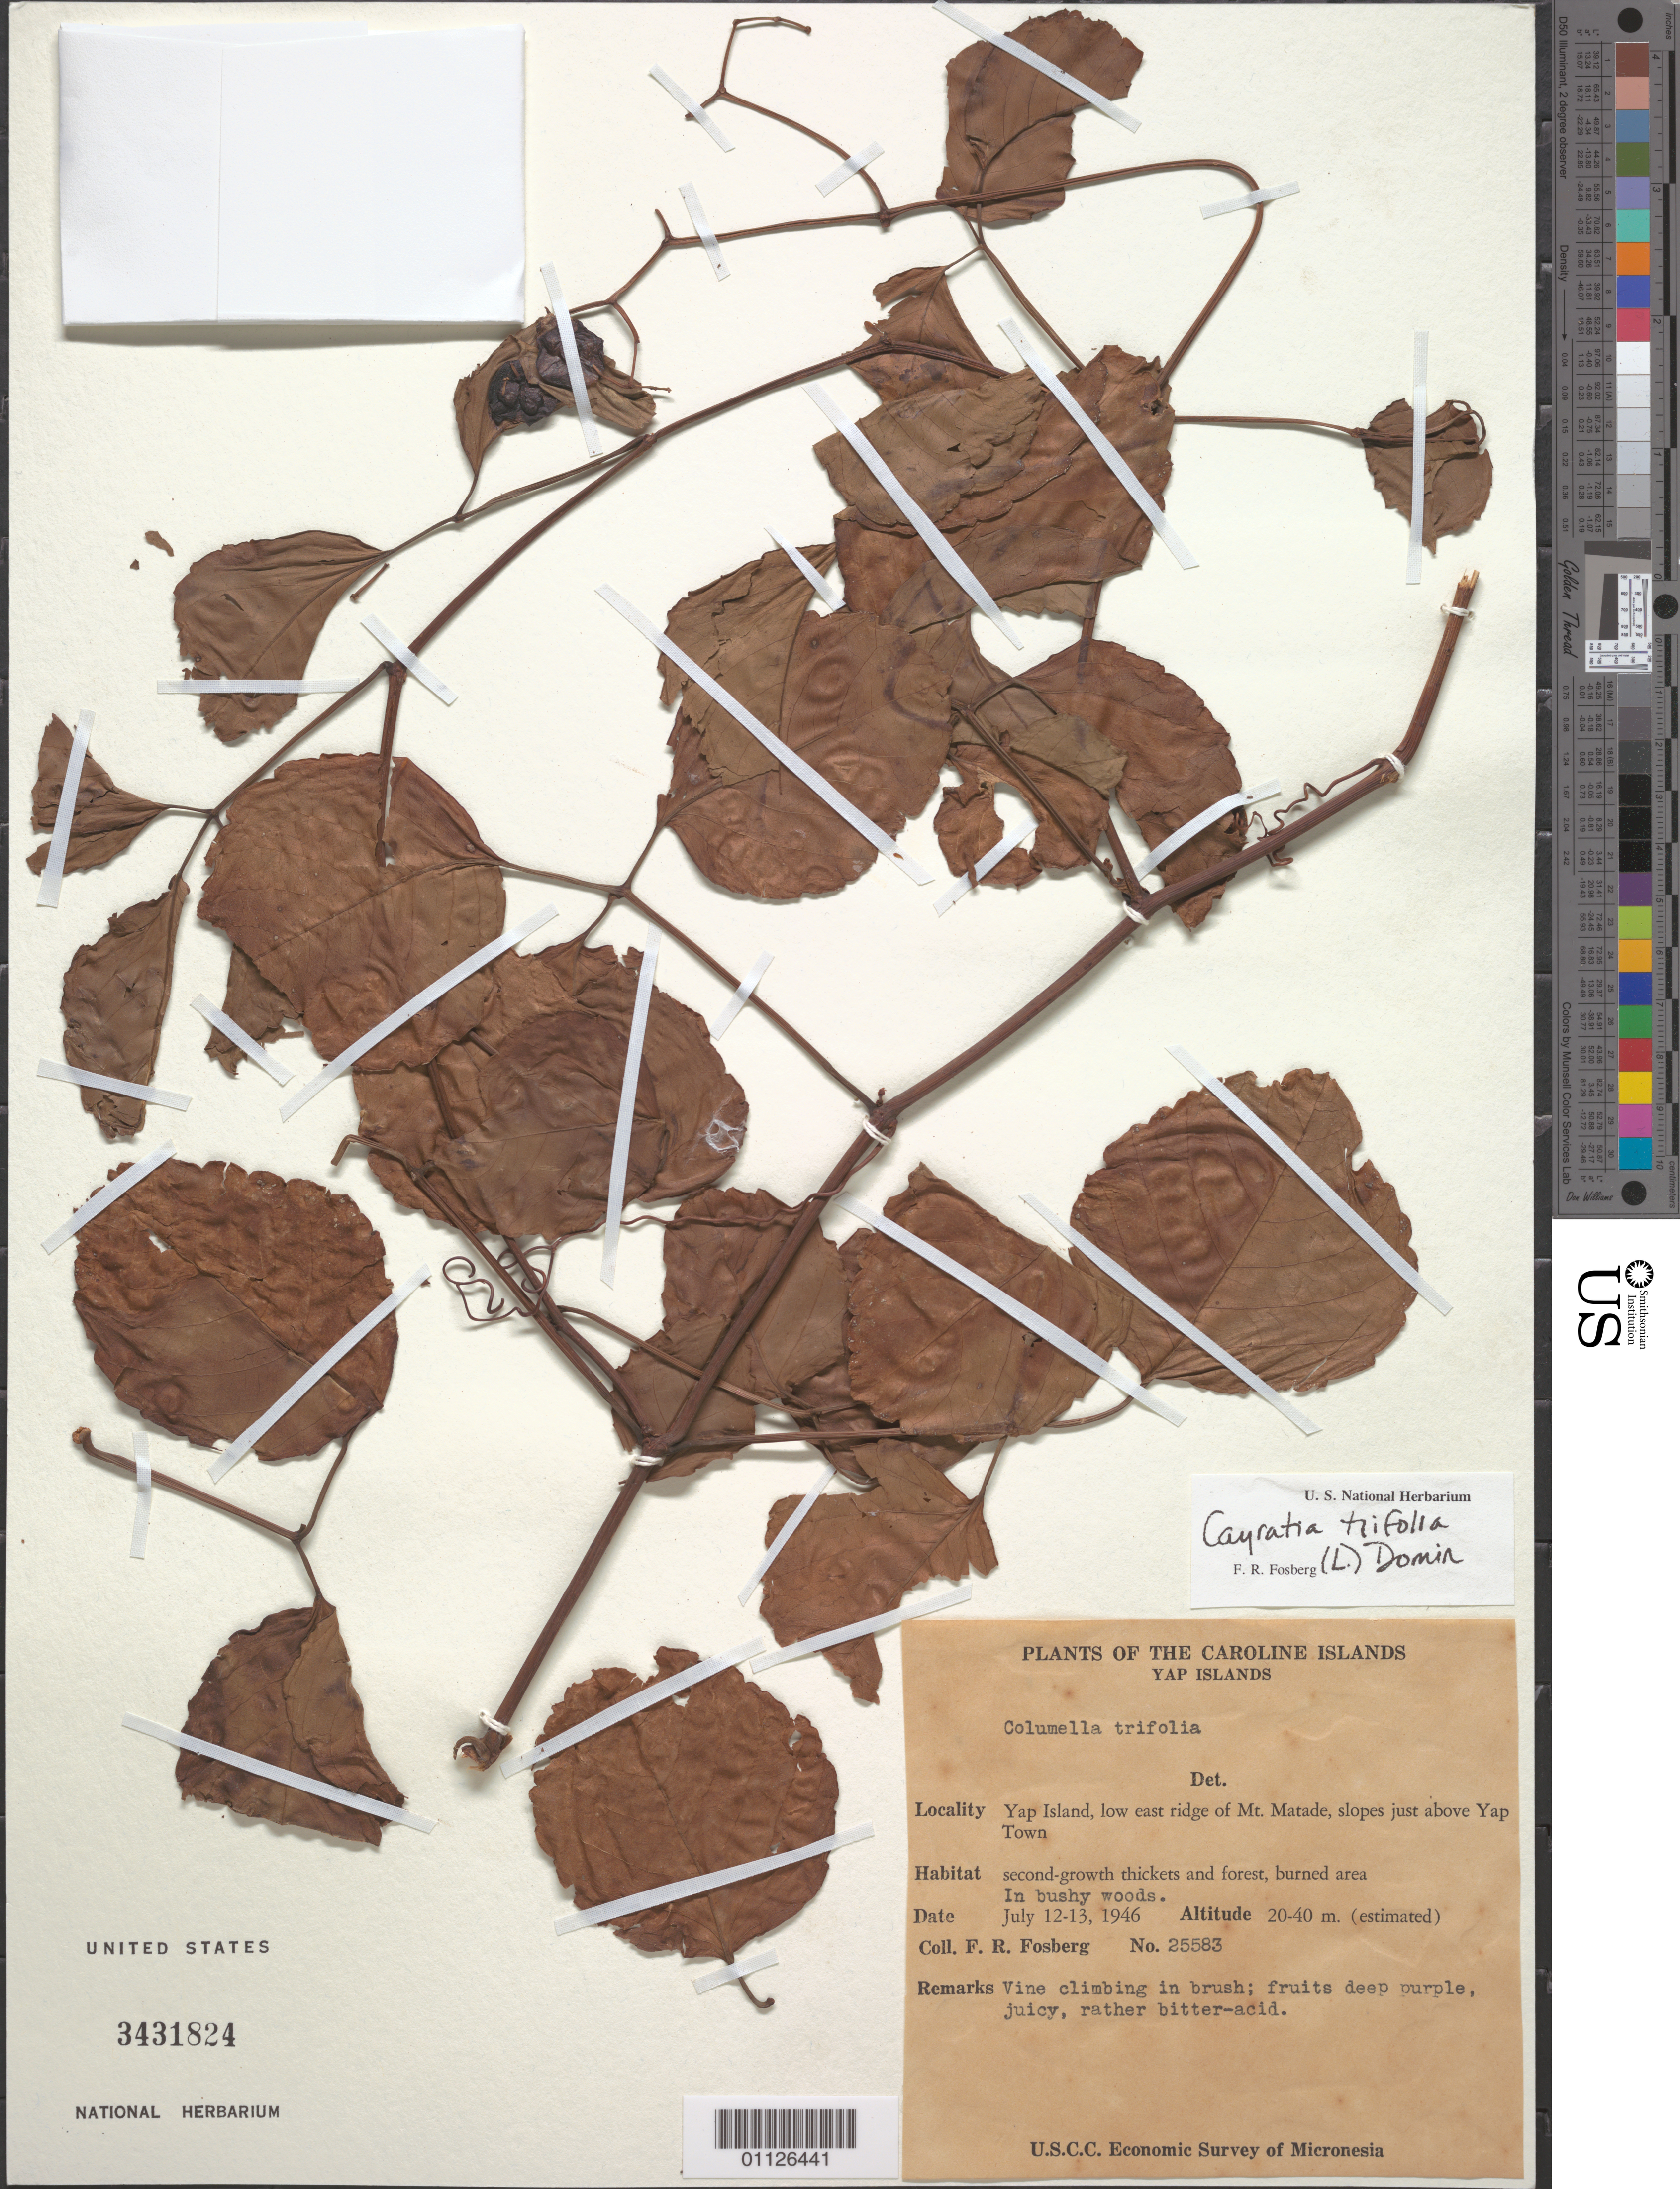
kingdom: Plantae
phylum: Tracheophyta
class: Magnoliopsida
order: Vitales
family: Vitaceae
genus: Causonis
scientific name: Causonis trifolia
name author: (L.) Mabb. & J. Wen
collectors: F. R. Fosberg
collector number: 25583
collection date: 1946-07-12/1946-07-13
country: Micronesia, Federated States of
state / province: Yap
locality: Caroline Islands, Yap Island, low E ridge of Mt Matade, slopes just above Yap Town.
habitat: Vine climbing in brush. Second-growth thickets and forest, burned area. In bushy woods.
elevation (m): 20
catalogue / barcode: US 3431824